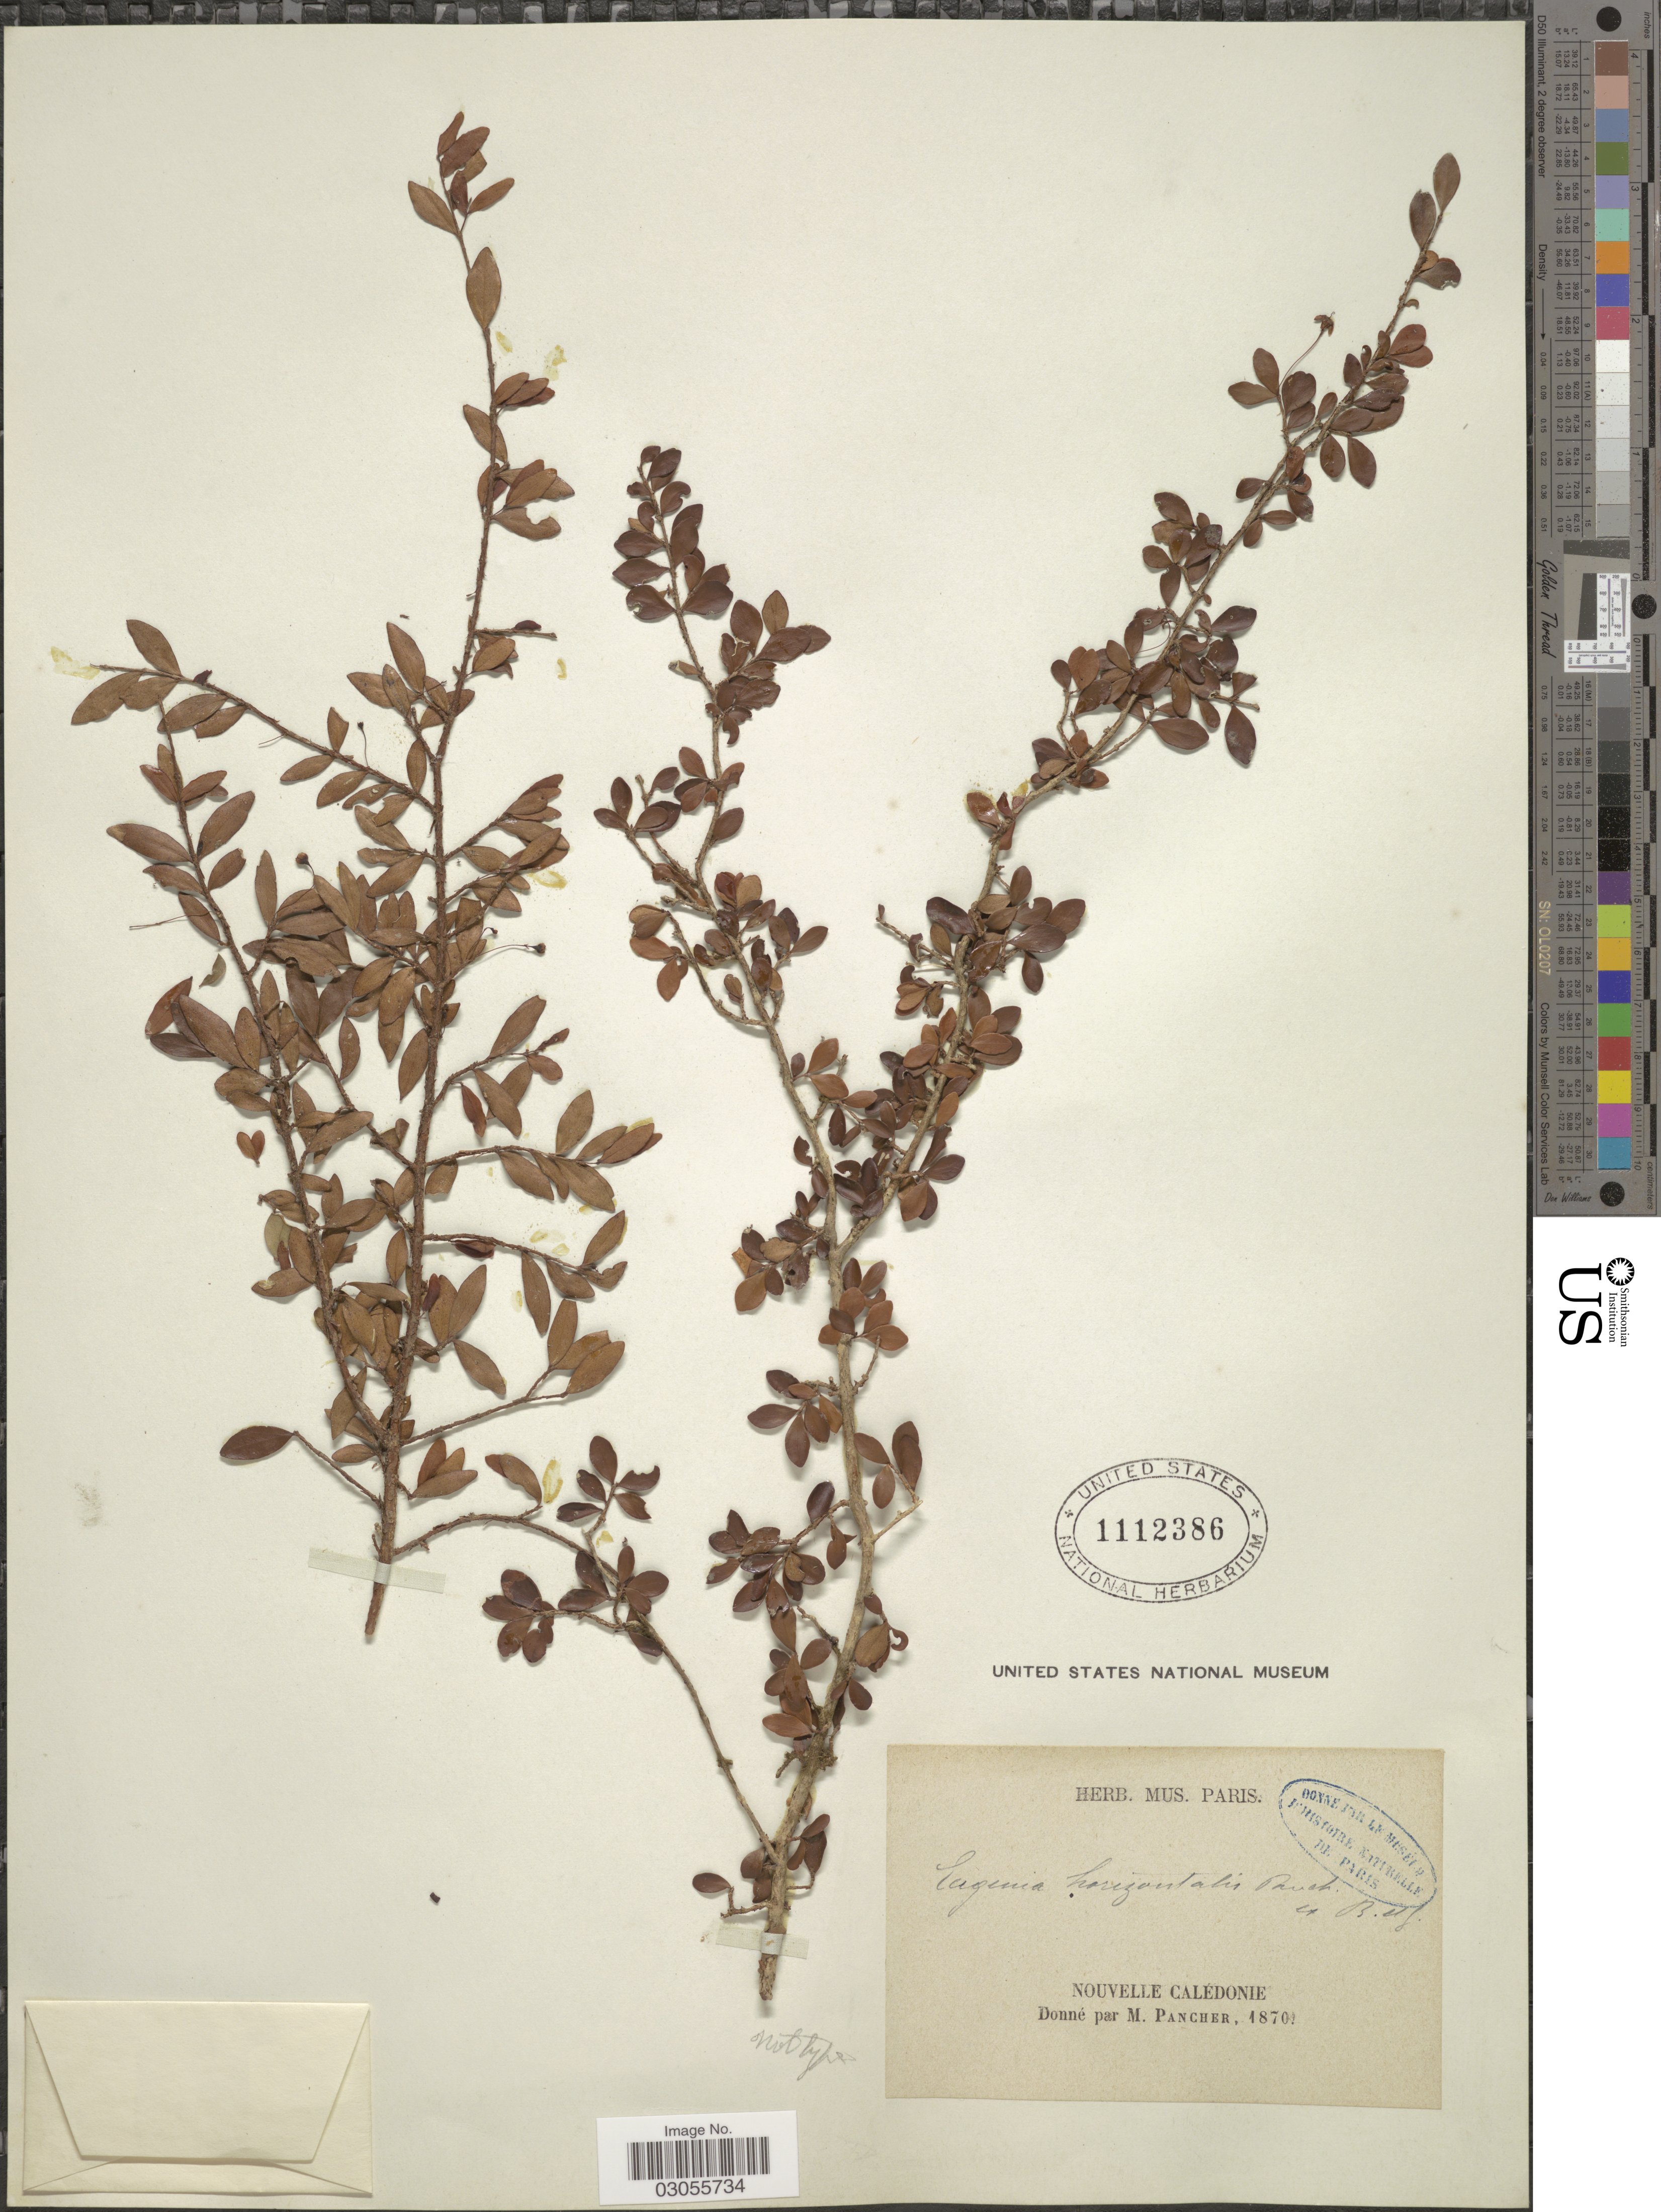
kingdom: Plantae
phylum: Tracheophyta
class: Magnoliopsida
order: Myrtales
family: Myrtaceae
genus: Eugenia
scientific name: Eugenia horizontalis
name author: Pancher ex Brongn. & Gris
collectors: M. Pancher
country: New Caledonia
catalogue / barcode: US 1112386